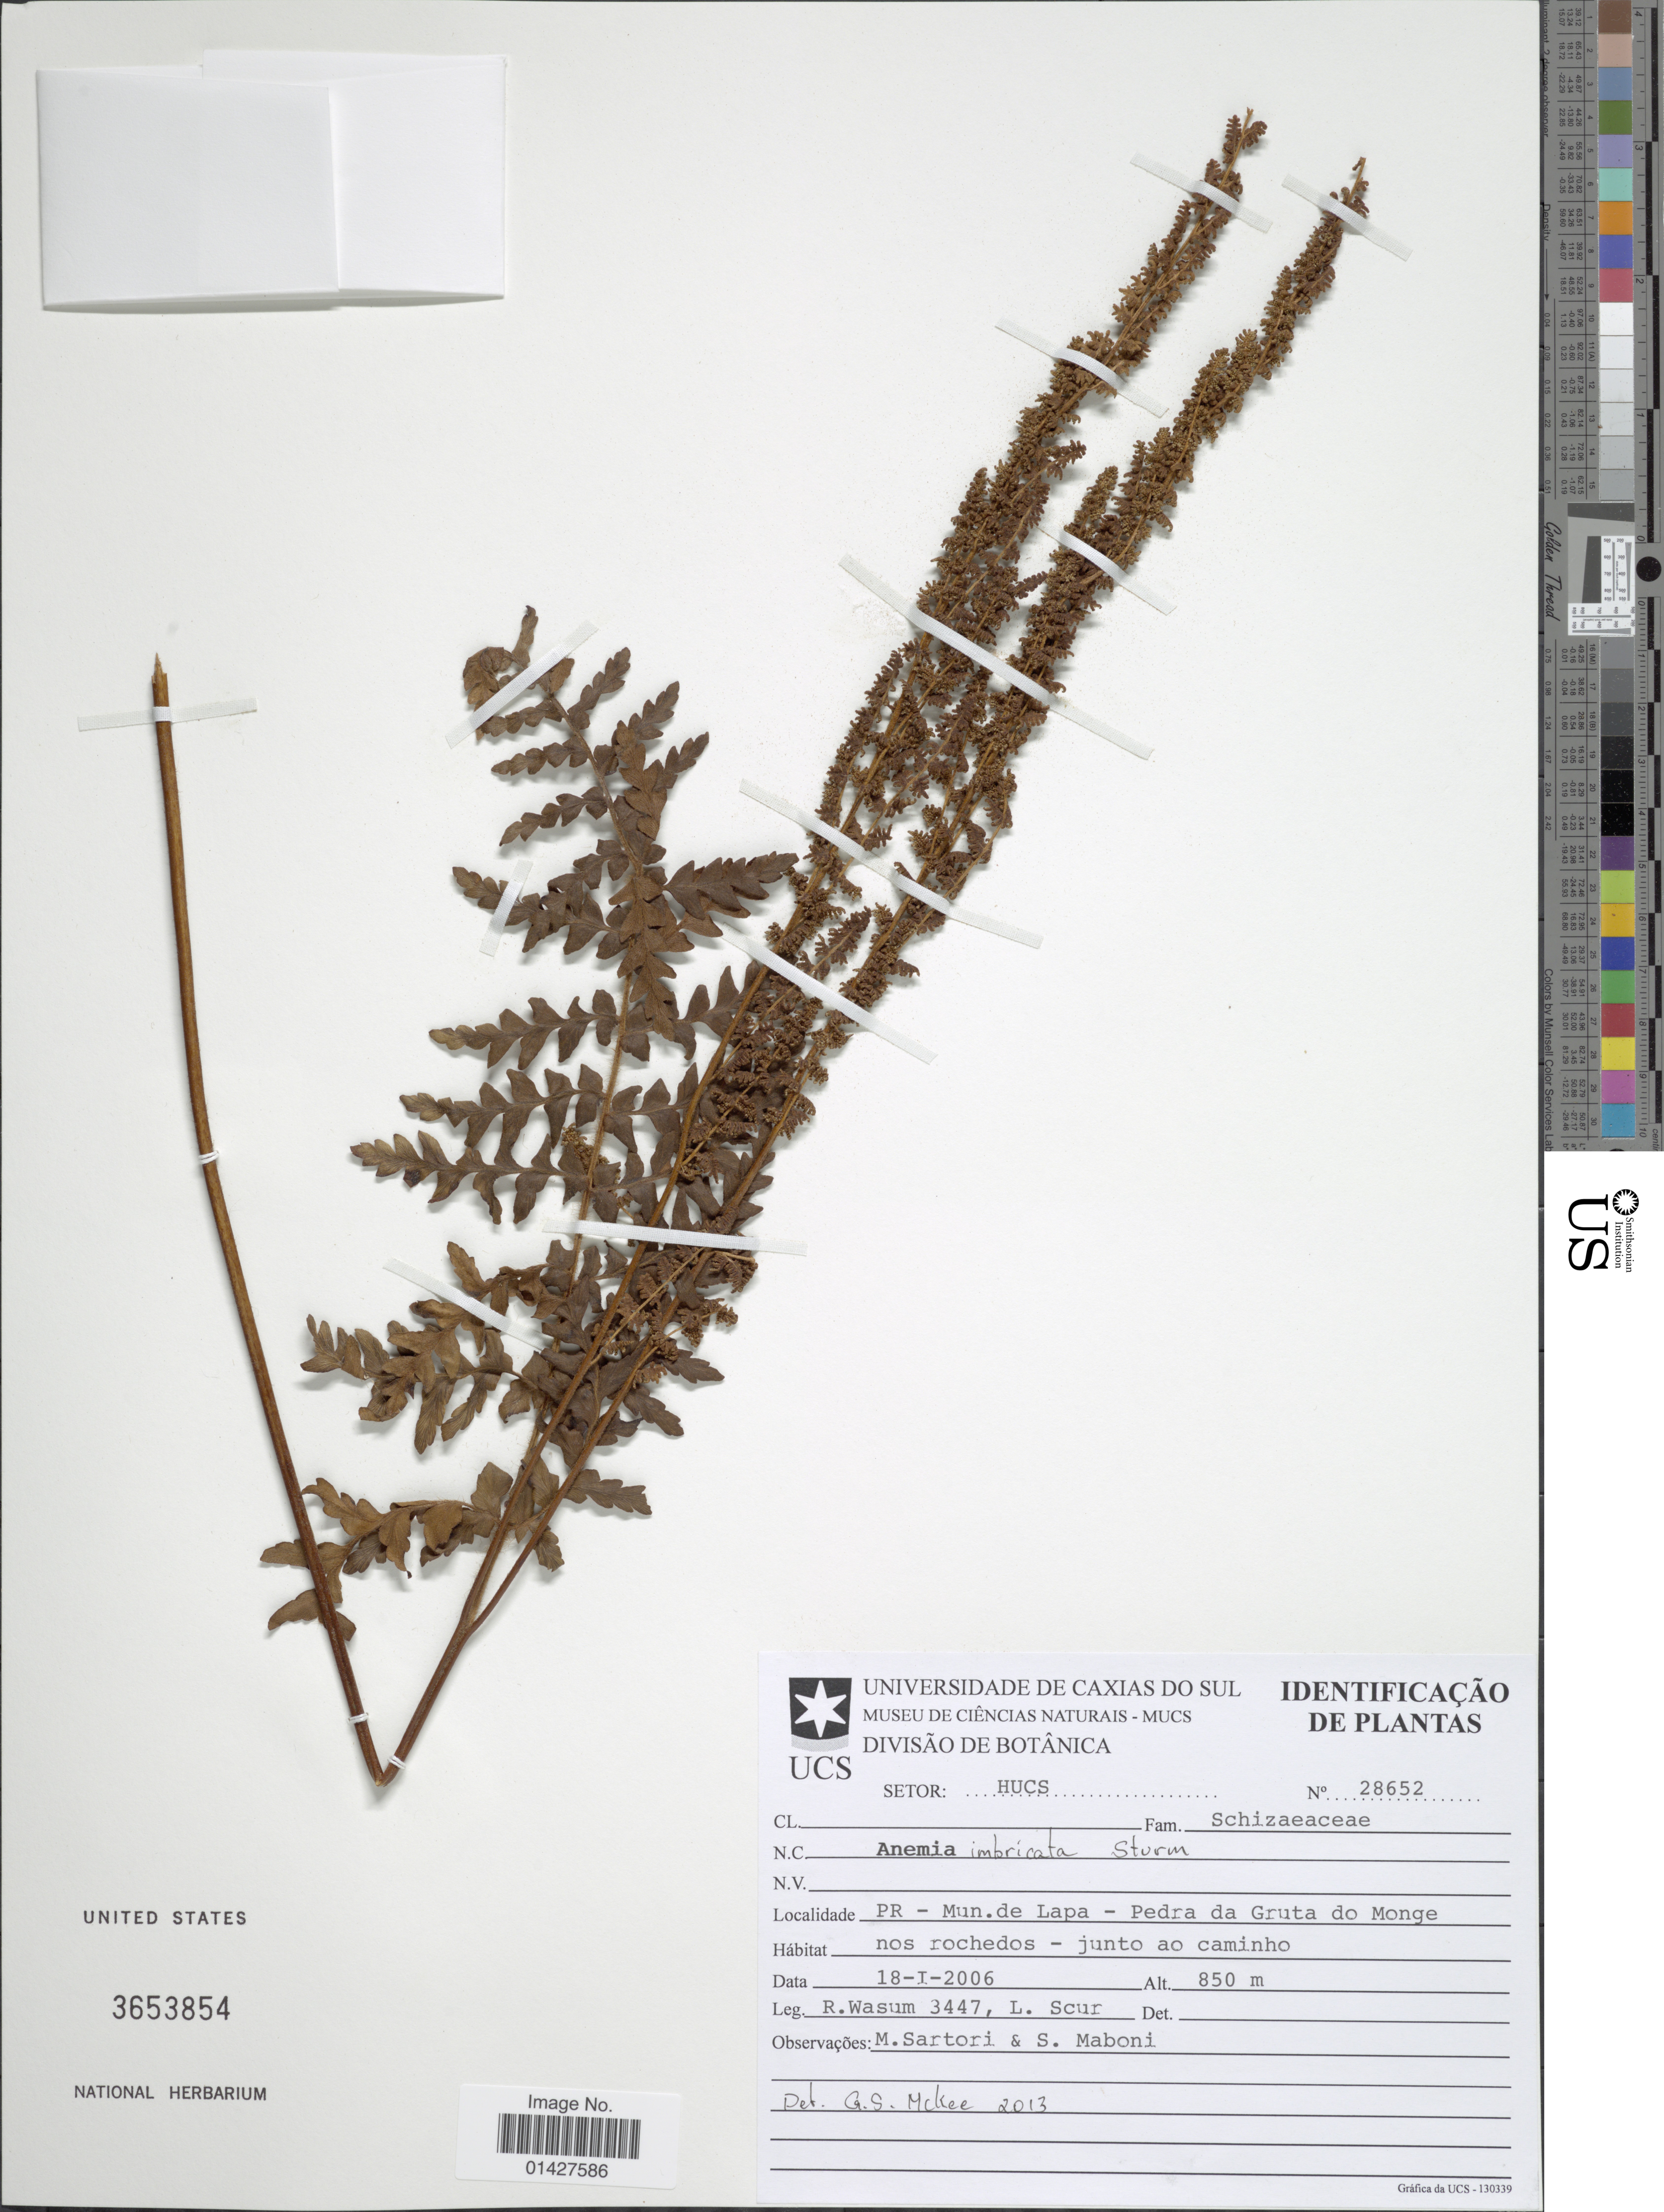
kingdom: Plantae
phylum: Tracheophyta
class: Polypodiopsida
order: Schizaeales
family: Anemiaceae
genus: Anemia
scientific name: Anemia imbricata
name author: J.W. Sturm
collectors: R. Wasum & L. Scur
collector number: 3447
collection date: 2006-01-18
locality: PR - Mun de Lapa - Pedra da Gruta do Monge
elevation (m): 850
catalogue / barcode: US 3653854